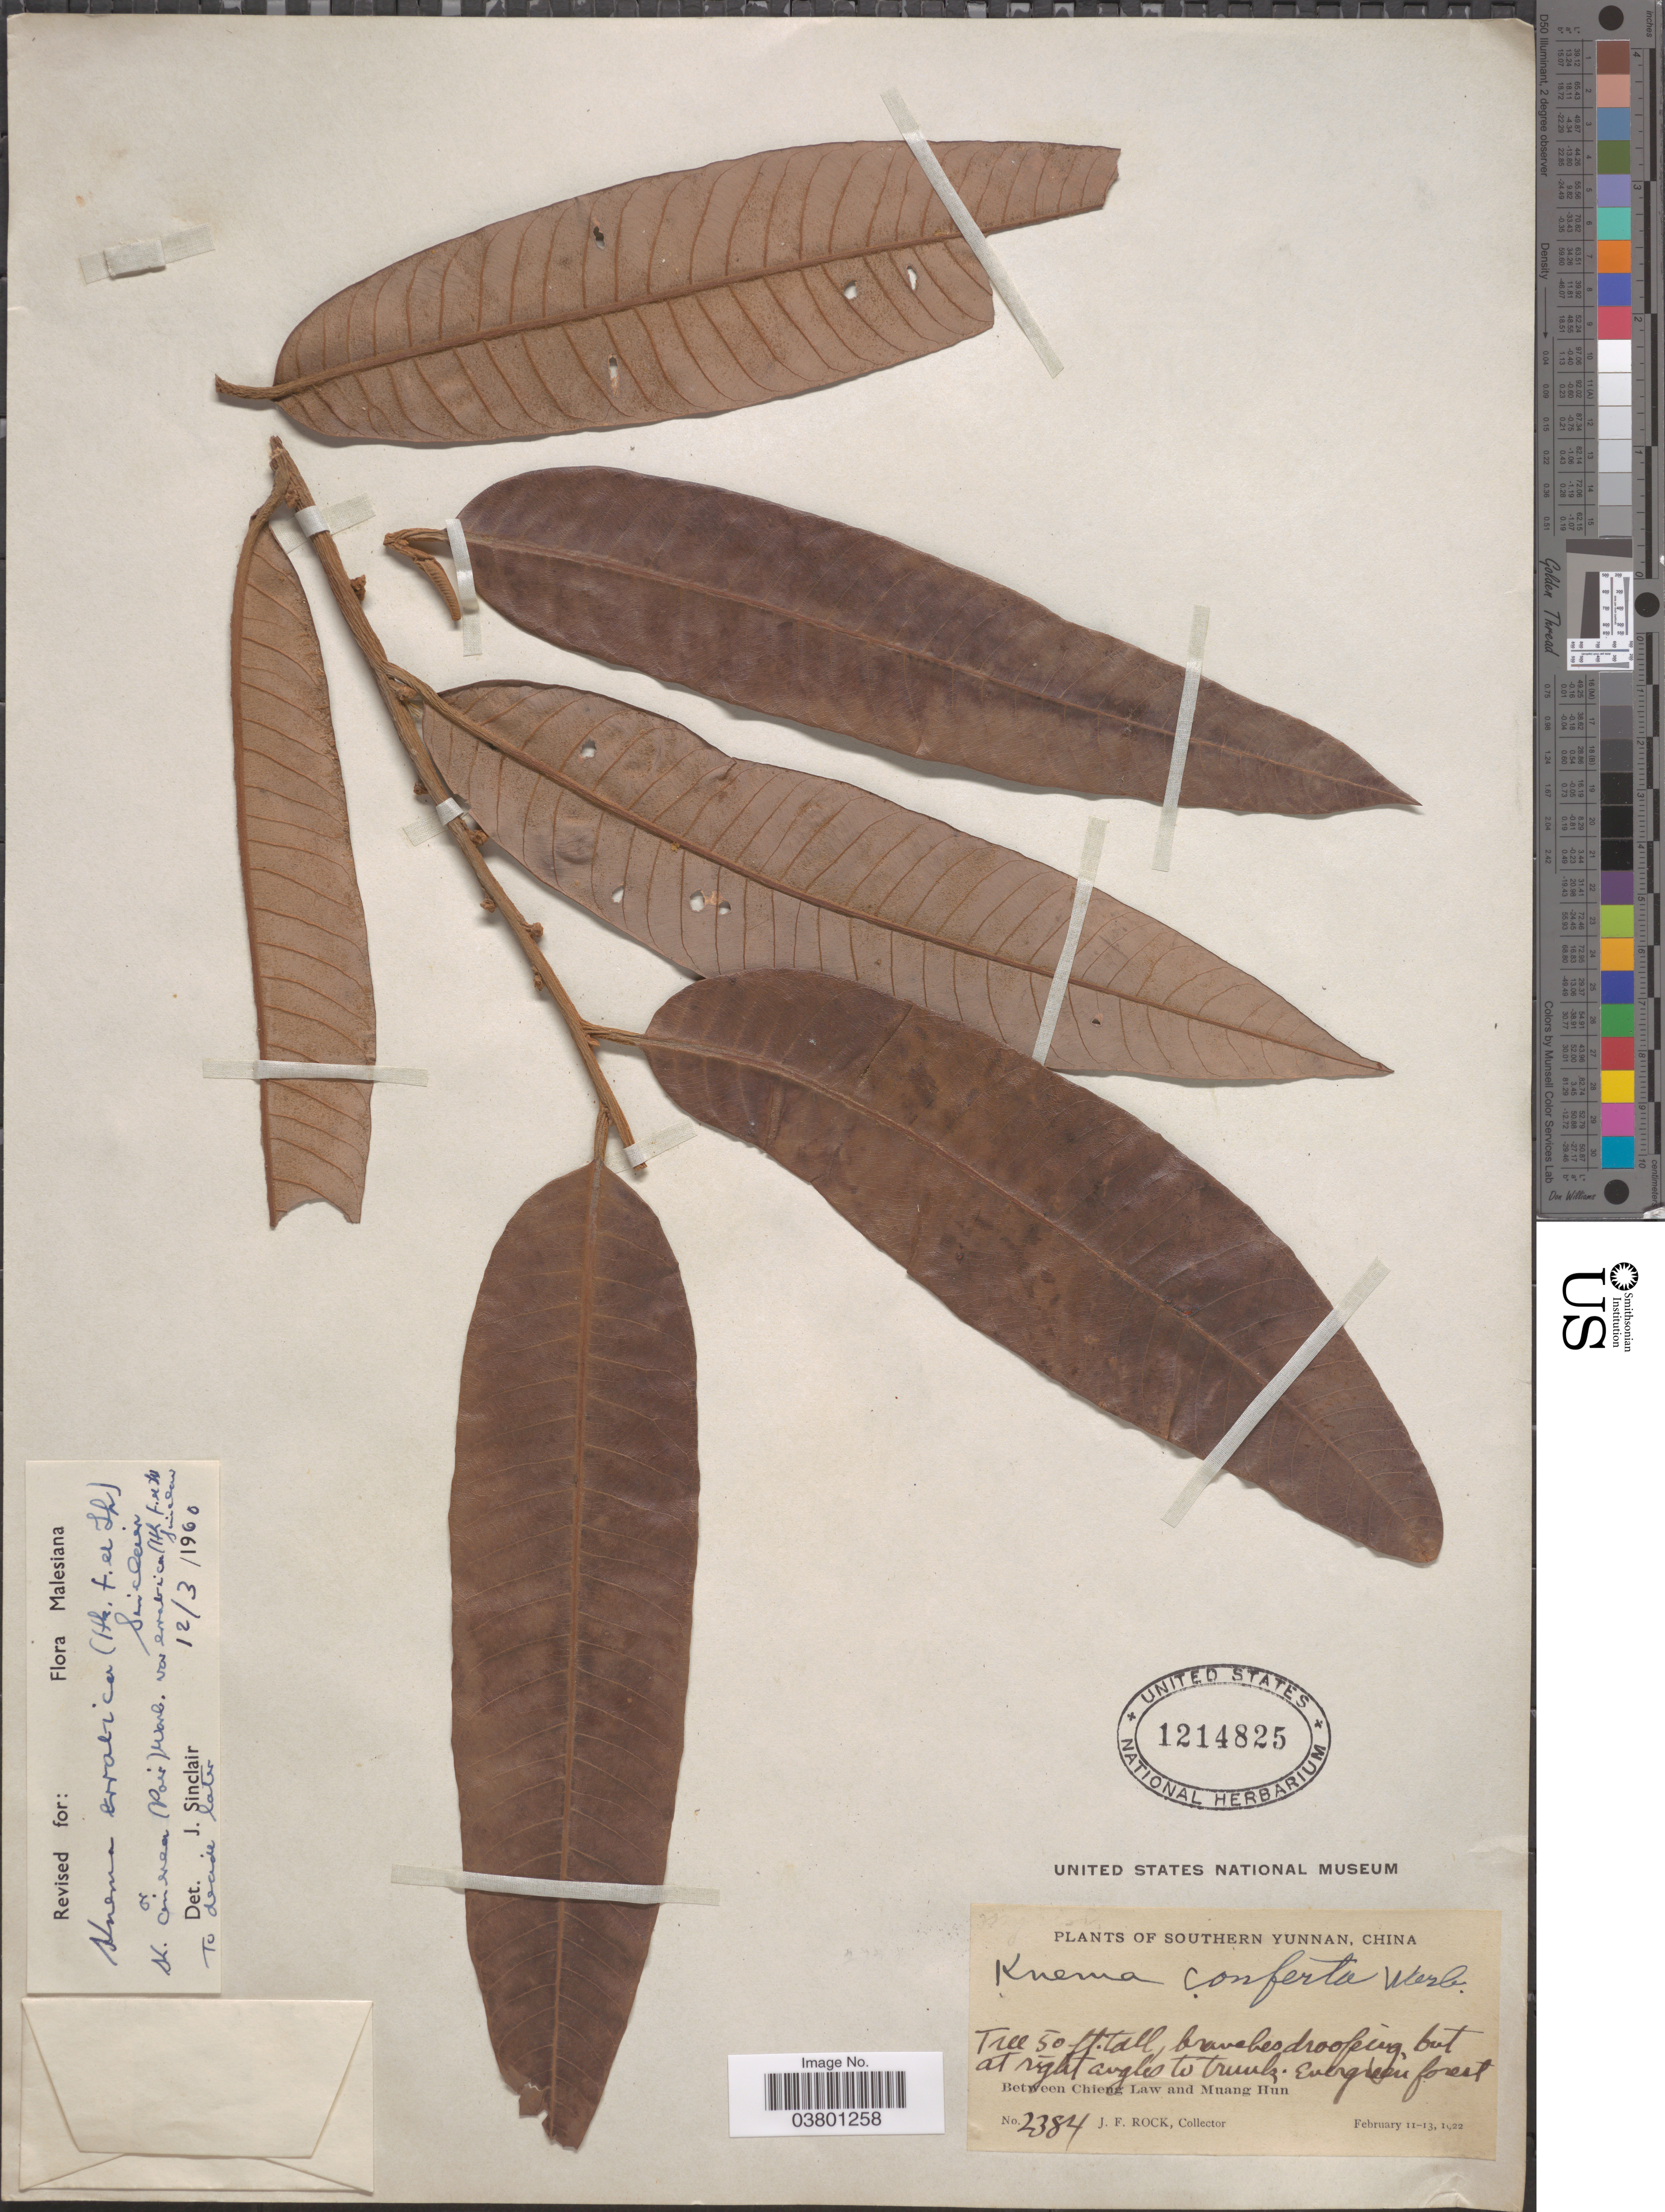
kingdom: Plantae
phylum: Tracheophyta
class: Magnoliopsida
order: Magnoliales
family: Myristicaceae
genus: Knema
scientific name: Knema erratica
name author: (Hook. f. & Thomson) J. Sinclair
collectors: J. Rock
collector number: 2384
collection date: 1922-02-11/1922-02-13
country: China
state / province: Yunnan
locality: Southern Yunnan. Between Chieng Law and Muang Hun.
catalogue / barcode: US 1214825